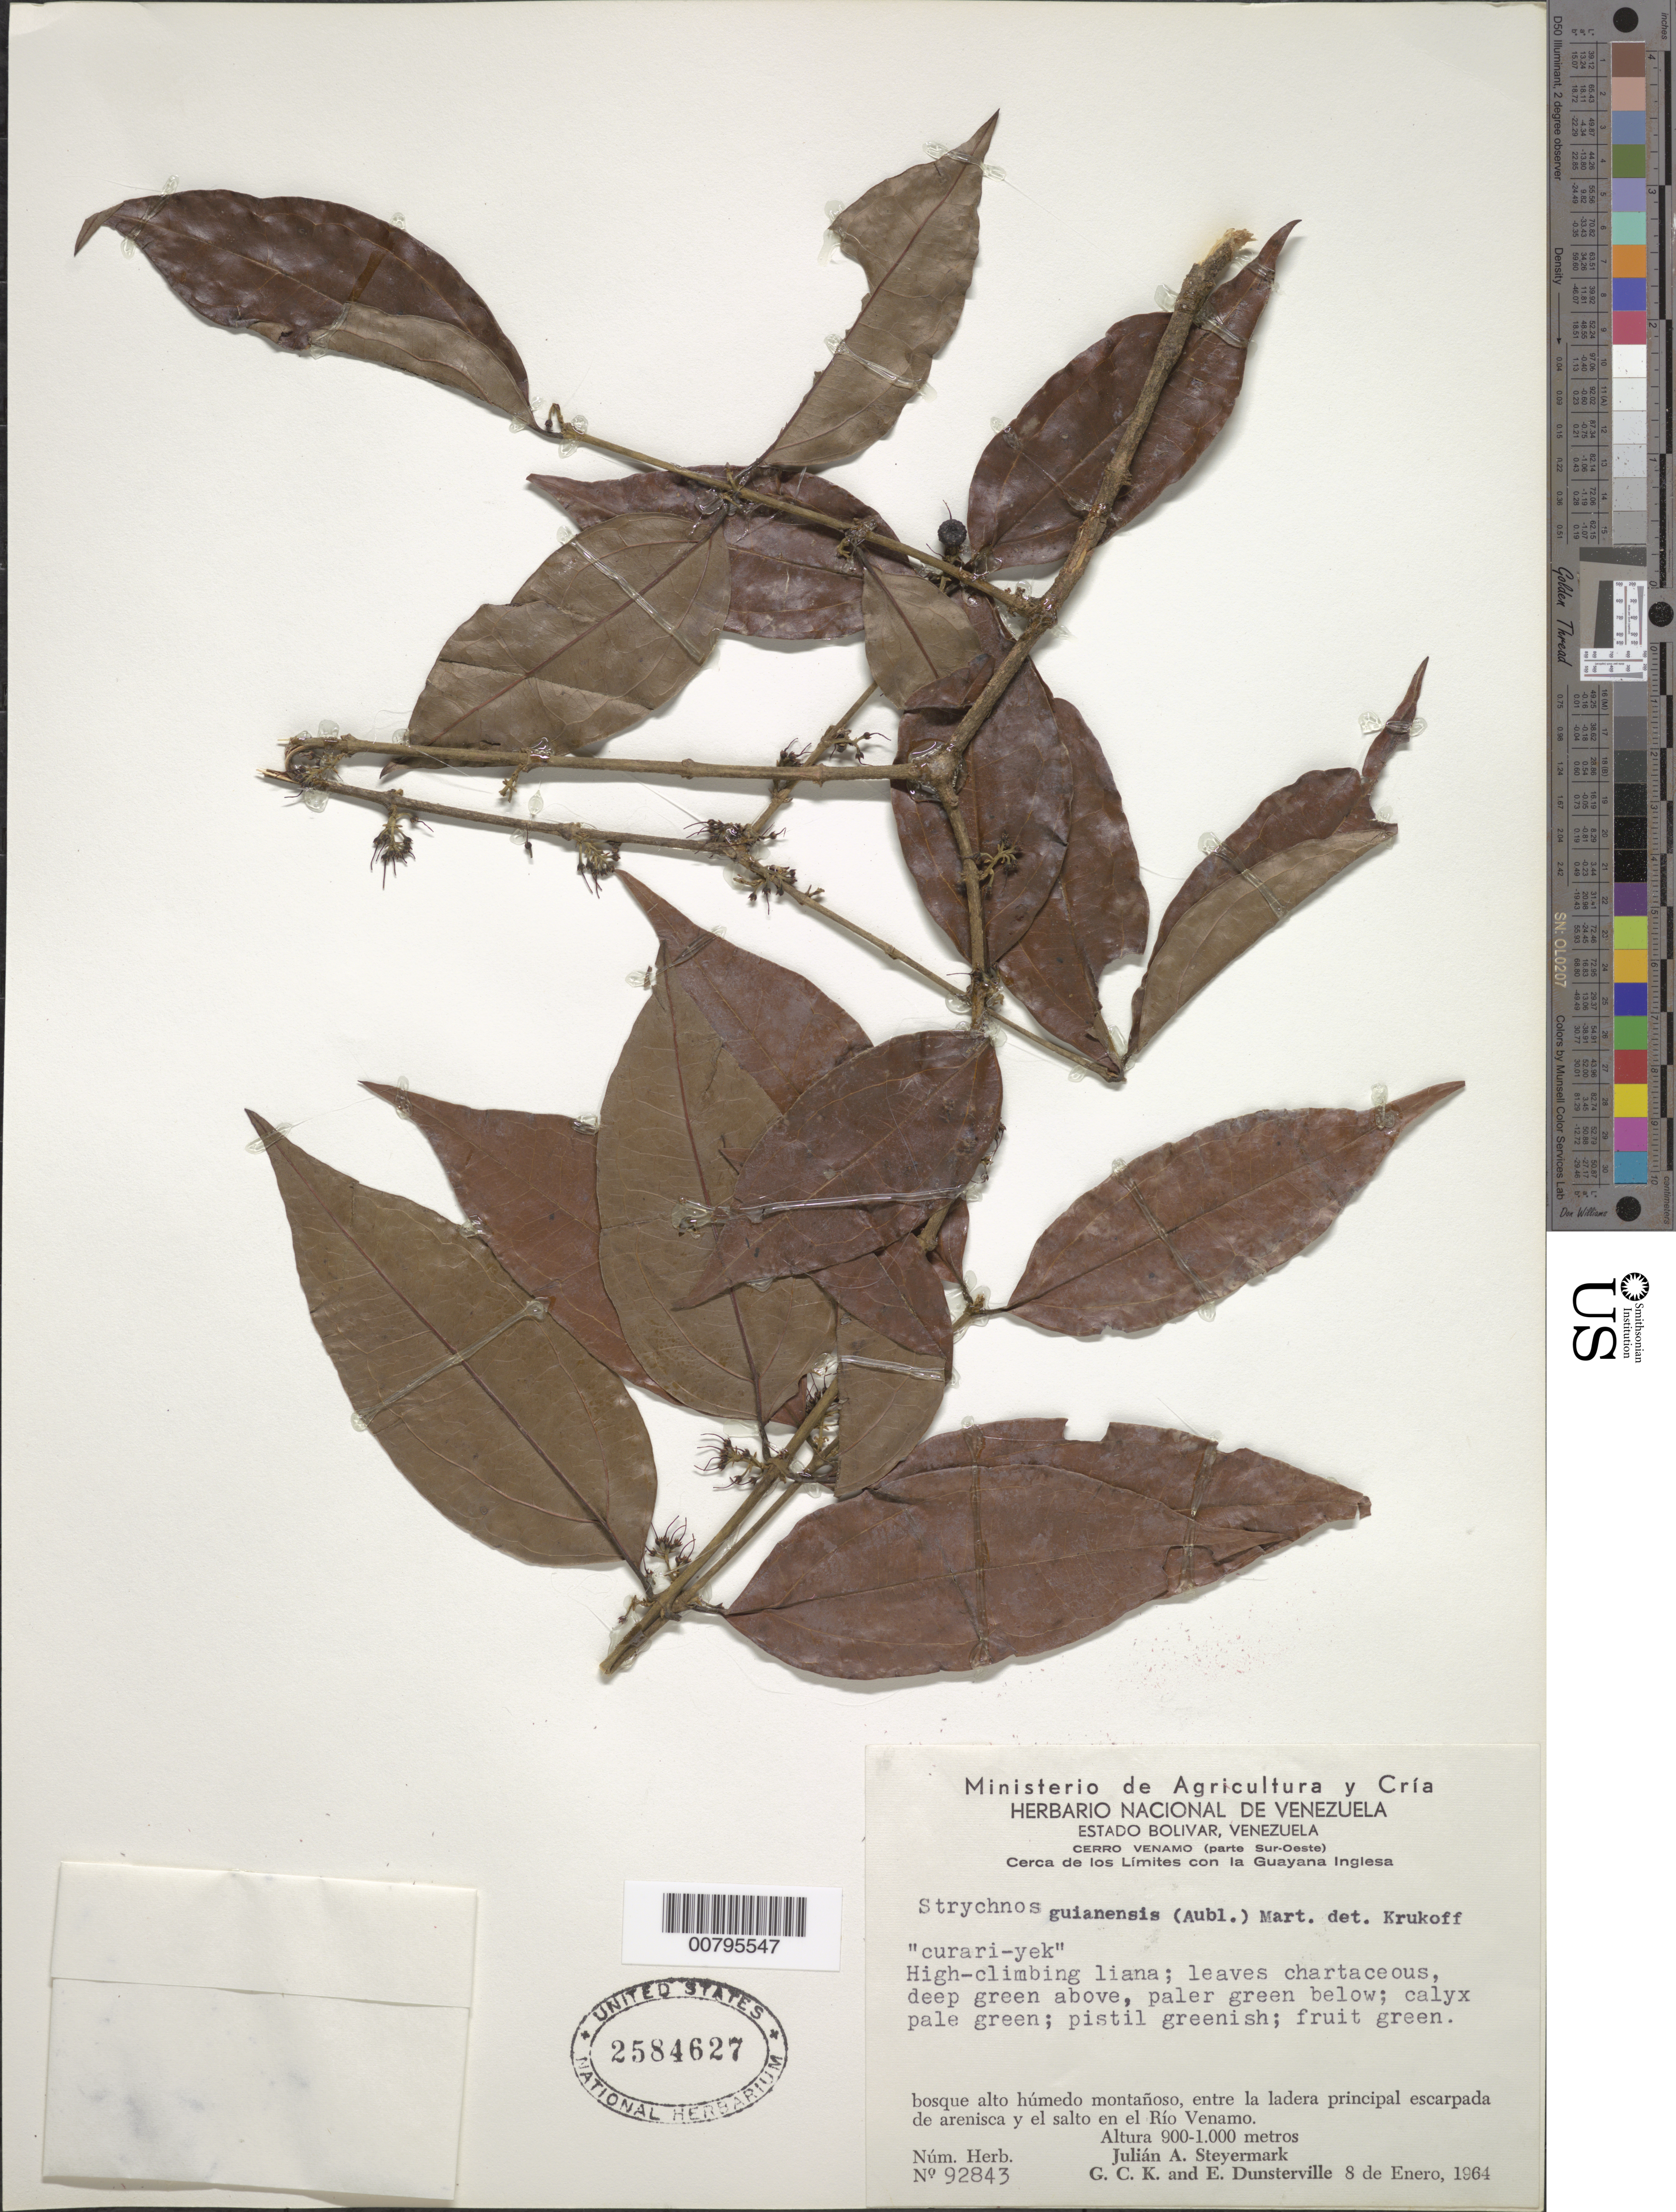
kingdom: Plantae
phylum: Tracheophyta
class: Magnoliopsida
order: Gentianales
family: Loganiaceae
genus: Strychnos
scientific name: Strychnos guianensis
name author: (Aubl.) Mart.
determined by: Krukoff, B. A.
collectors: J. Steyermark, G. C. K. Dunsterville & E. Dunsterville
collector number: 92843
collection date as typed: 8-Jan-64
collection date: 1964-01-08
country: Venezuela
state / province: Bolívar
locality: Cerro Venamo, cerca de los límites con la Guayana Inglesa, vecindades del salto, Río Venamo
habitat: Bosque alto humedo montanoso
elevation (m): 900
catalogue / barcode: US 2584627